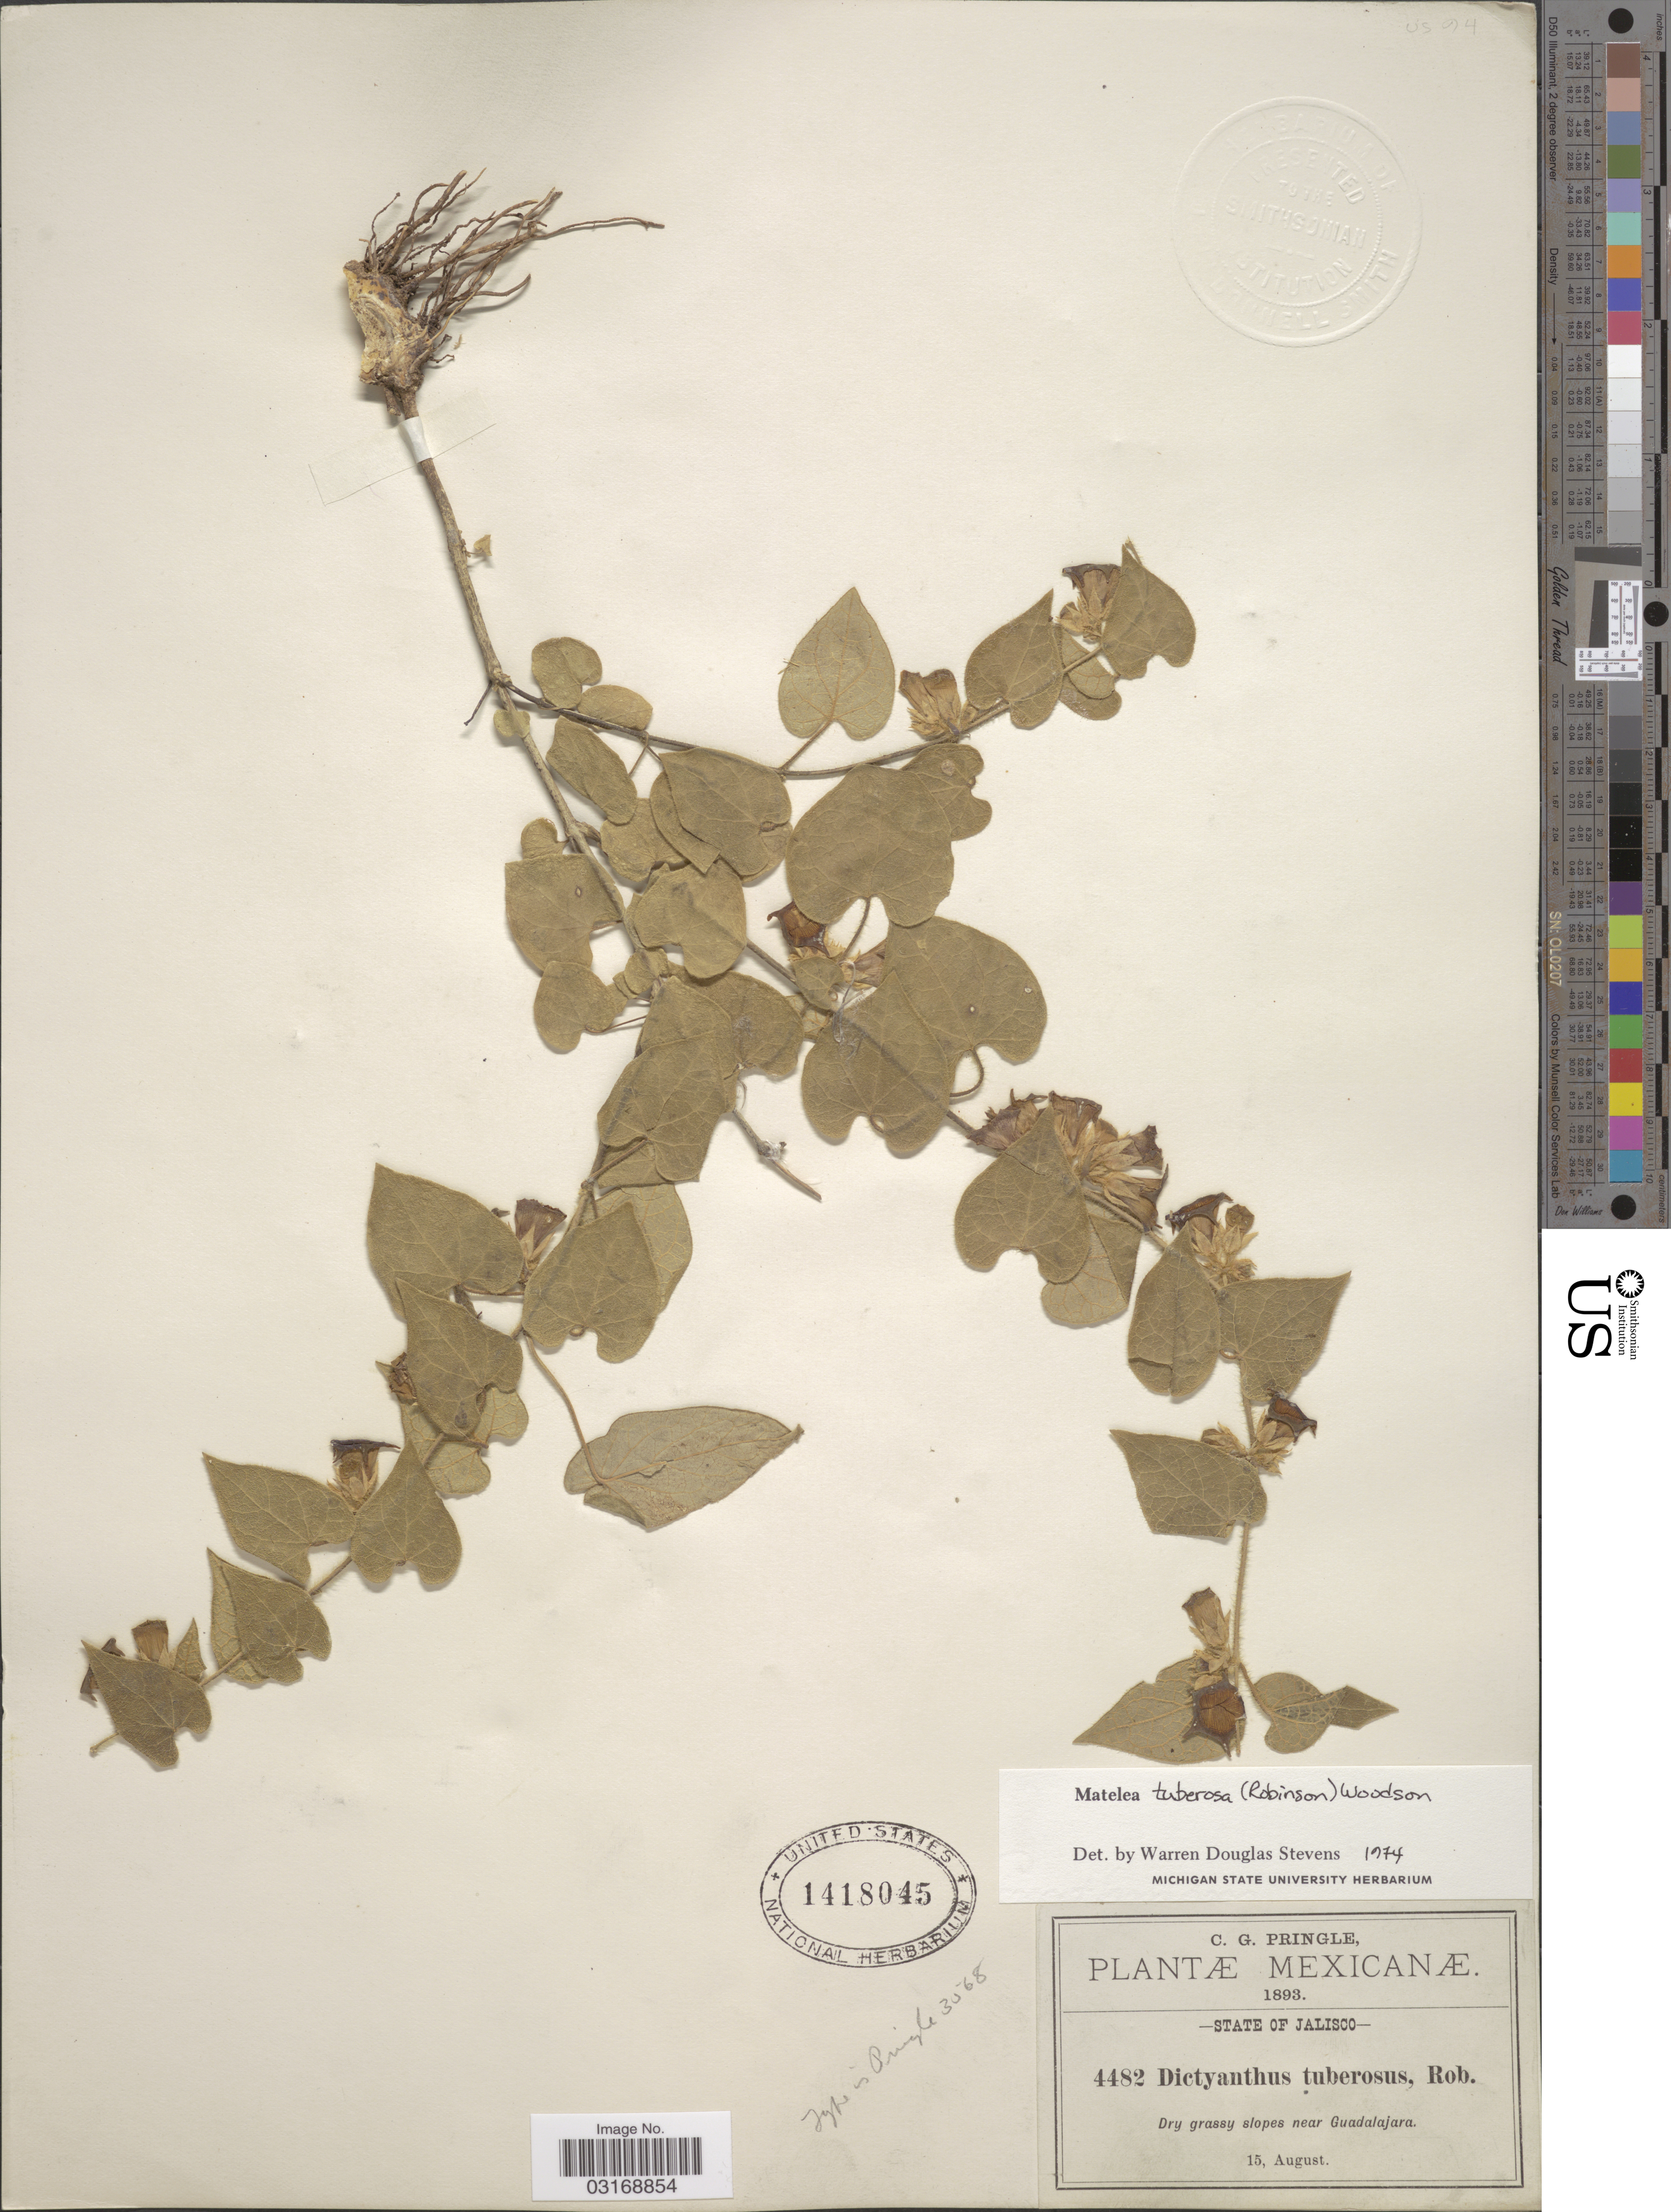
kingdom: Plantae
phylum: Tracheophyta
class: Magnoliopsida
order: Gentianales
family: Apocynaceae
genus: Matelea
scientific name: Matelea tuberosa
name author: (B.L. Rob.) Woodson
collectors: C. G. Pringle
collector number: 4482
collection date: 1893-08-15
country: Mexico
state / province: Jalisco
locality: Dry grassy slopes near Guadalajara.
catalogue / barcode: US 1418045